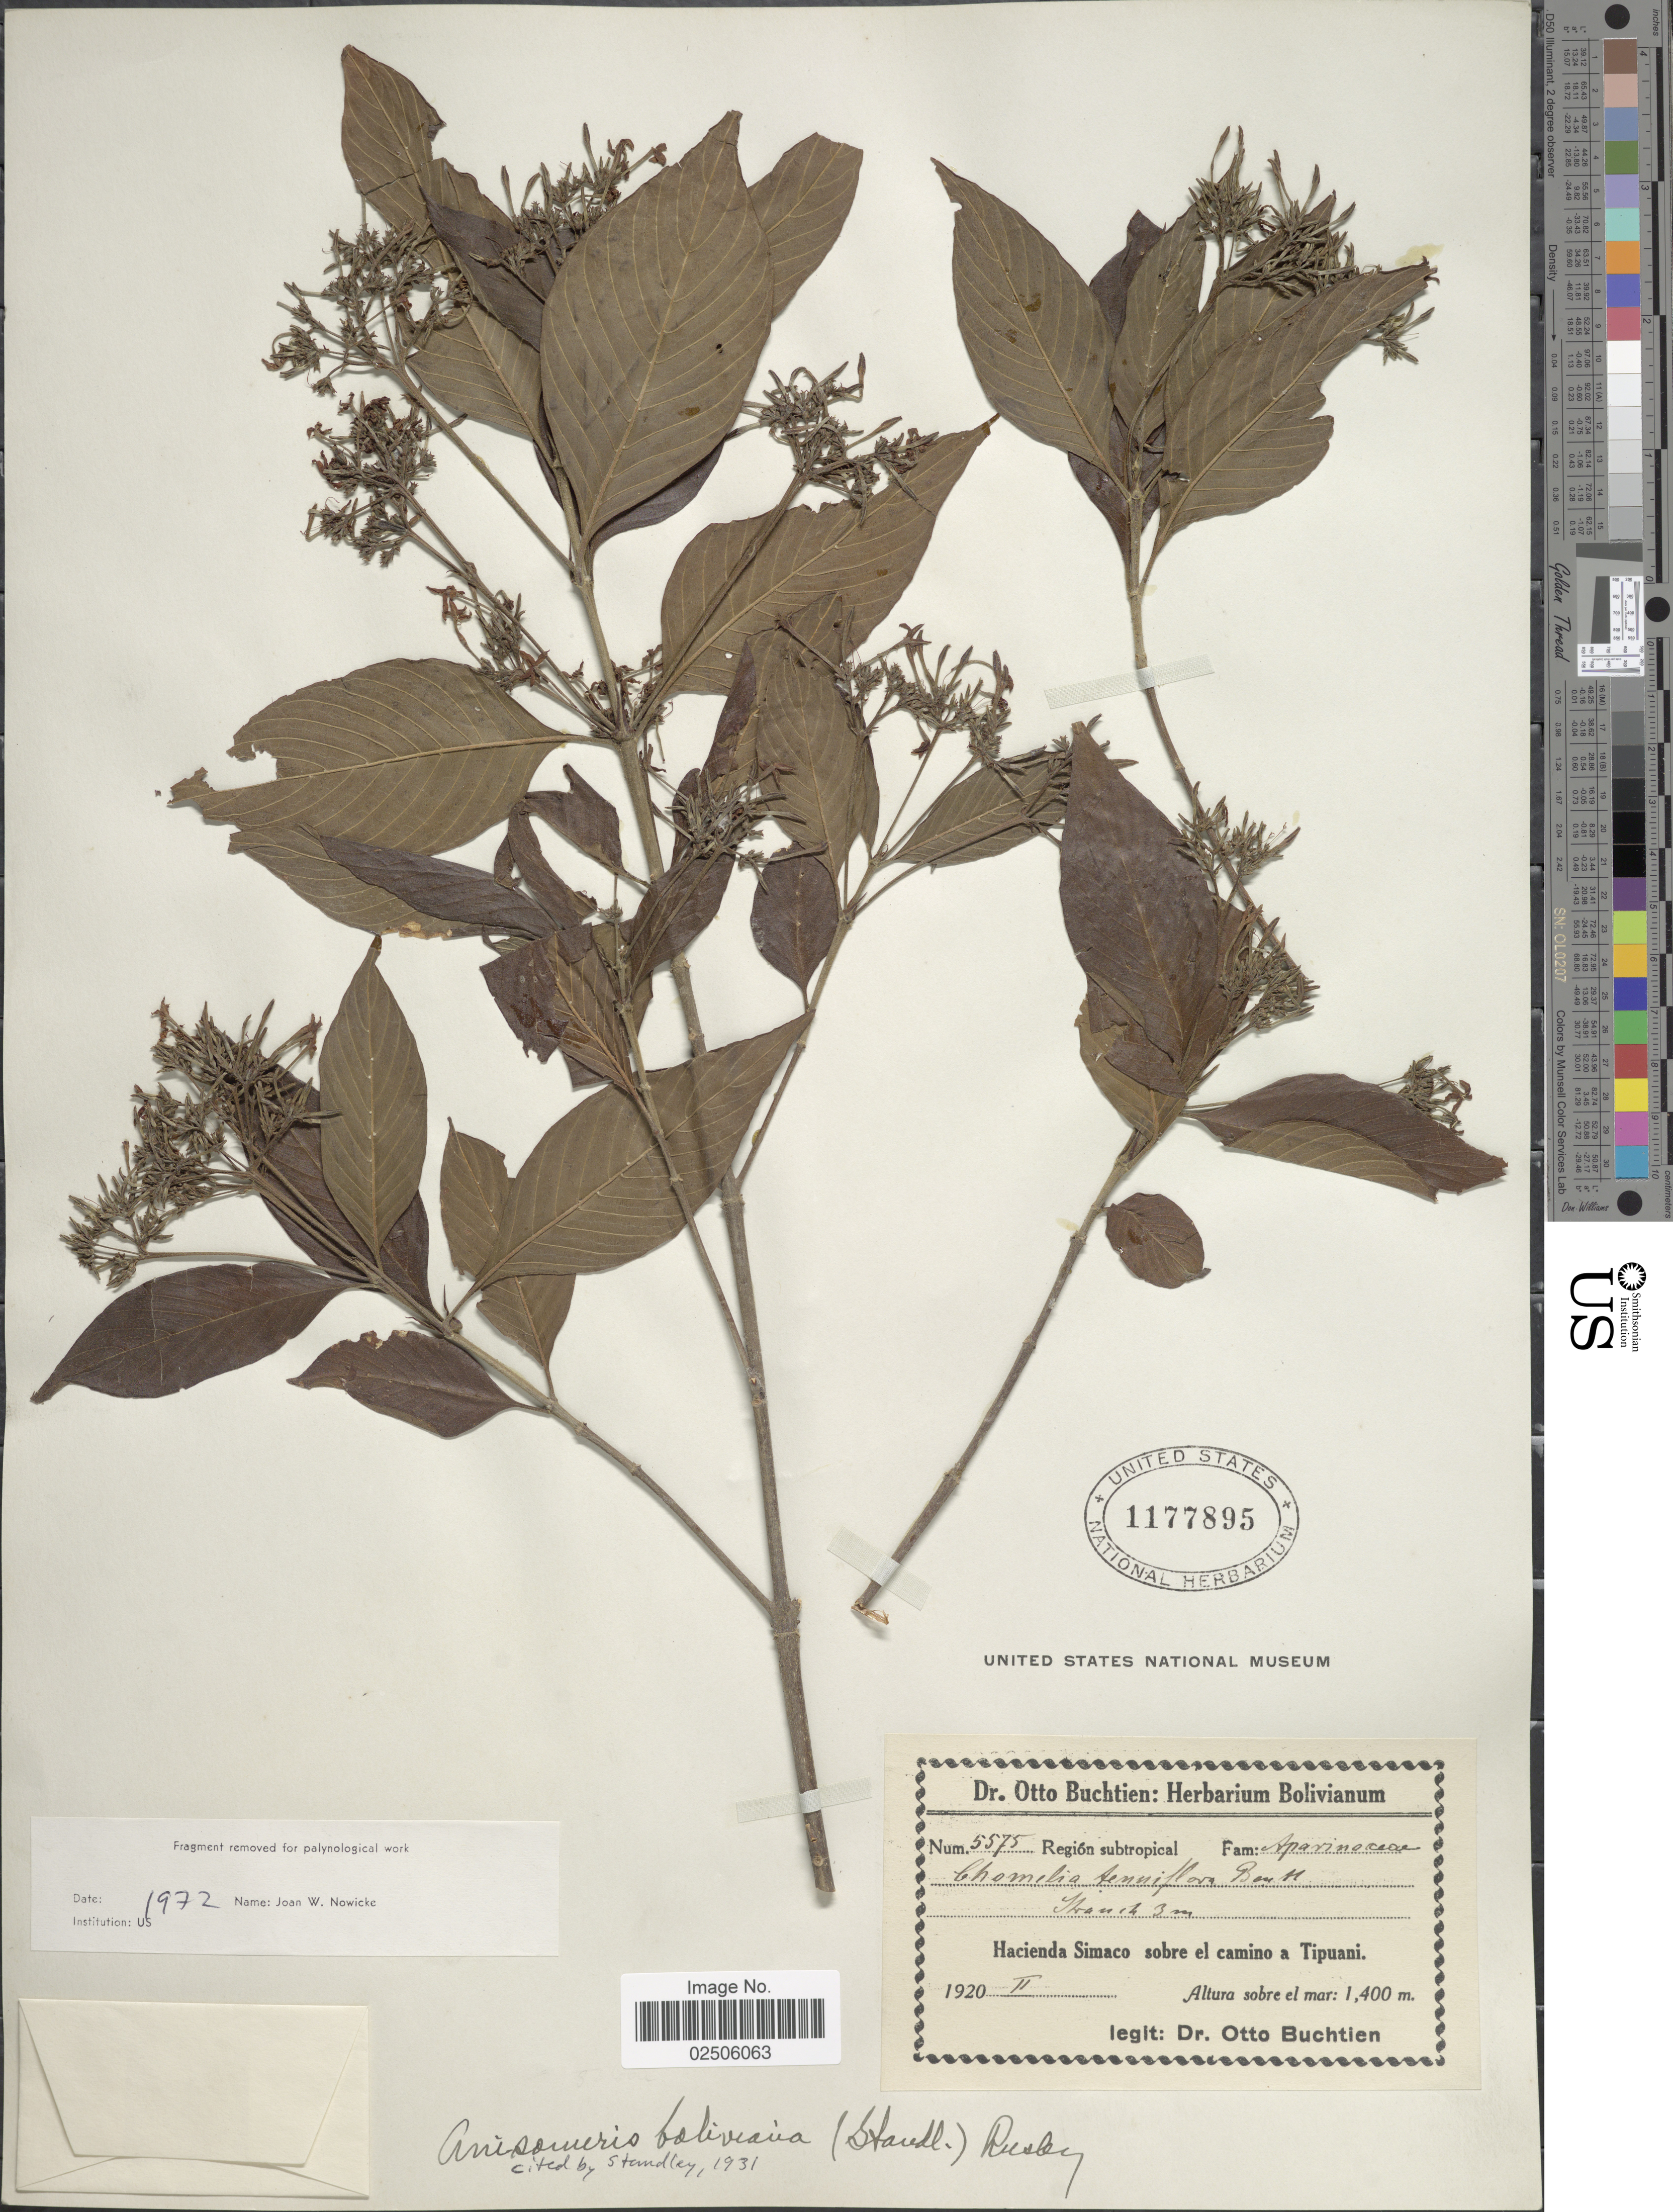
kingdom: Plantae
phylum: Tracheophyta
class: Magnoliopsida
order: Gentianales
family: Rubiaceae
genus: Chomelia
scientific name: Chomelia boliviana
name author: Standl.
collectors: O. Buchtien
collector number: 5575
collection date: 1920-02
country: Bolivia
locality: Hacienda Simaco sobre el camino a Tipuani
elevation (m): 1400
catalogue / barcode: US 1177895